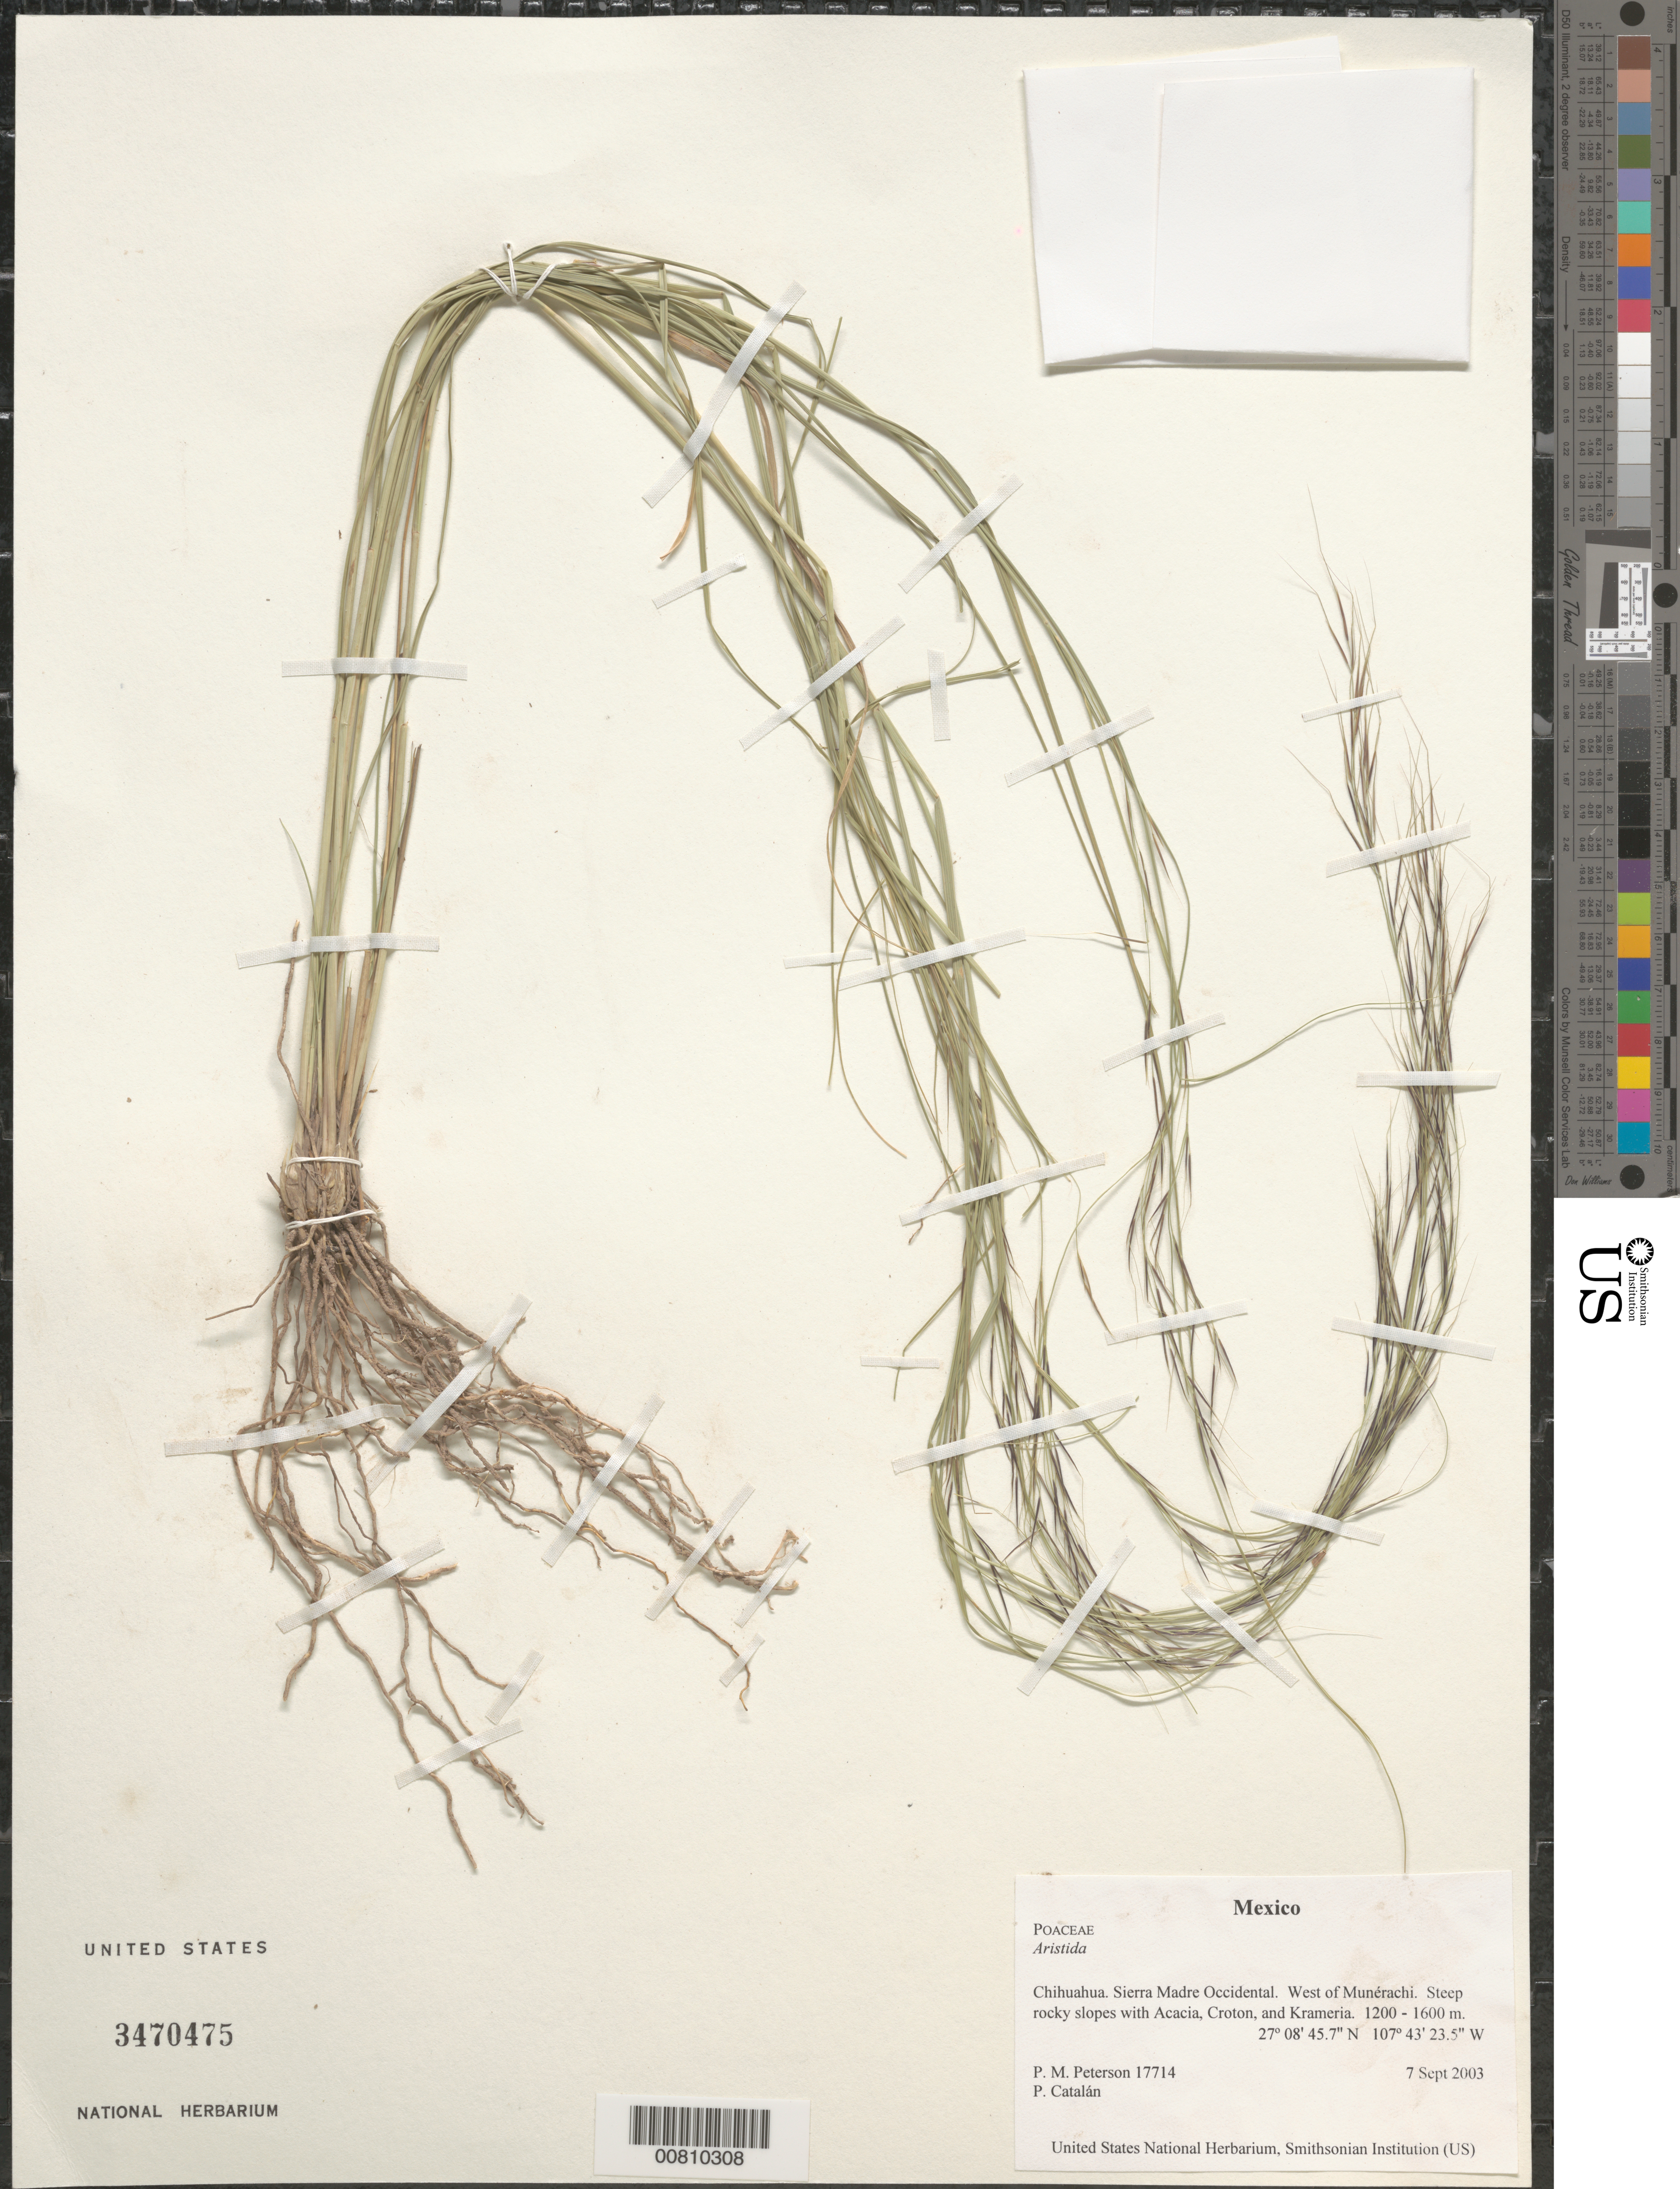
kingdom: Plantae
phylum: Tracheophyta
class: Liliopsida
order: Poales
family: Poaceae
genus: Aristida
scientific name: Aristida sp.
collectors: P. M. Peterson & P. Catalán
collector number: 17714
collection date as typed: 07 Sep 2003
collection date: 2003-09-07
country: Mexico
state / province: Chihuahua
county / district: Sierra Madre Occidental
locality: West of Munérachi. Steep rocky slopes with Acacia, Croton, and Krameria.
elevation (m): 1200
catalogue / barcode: US 3470475